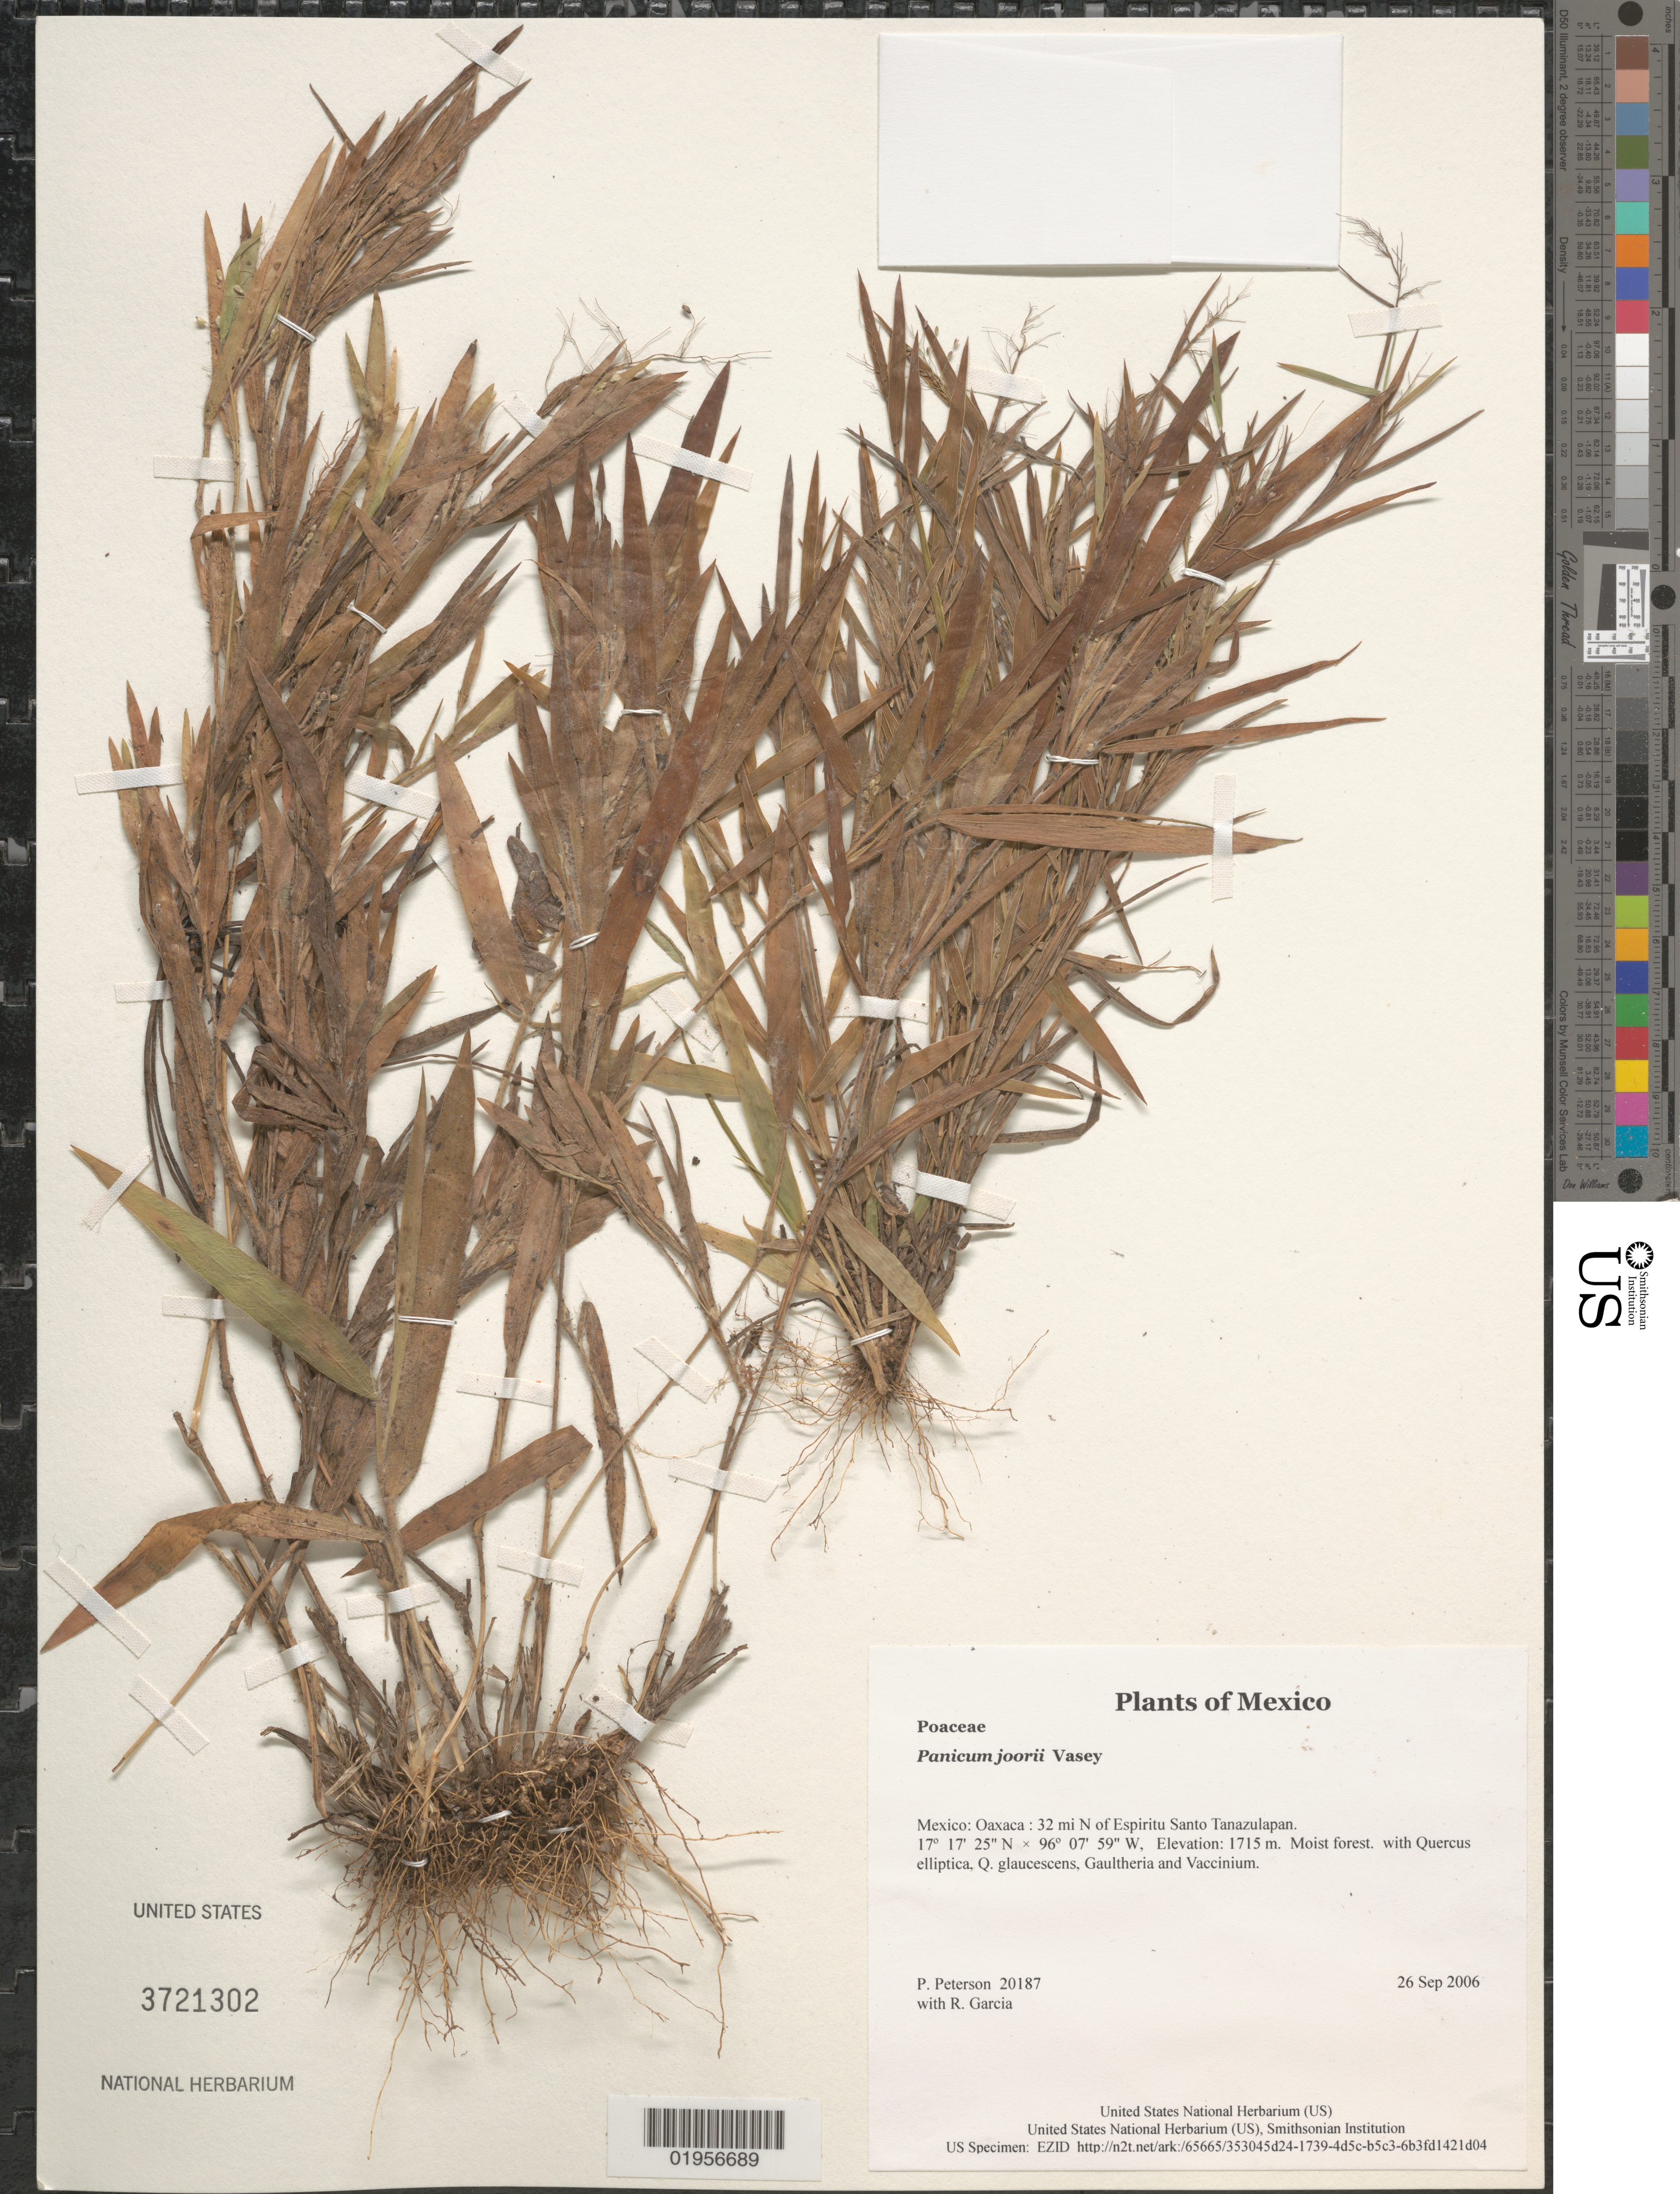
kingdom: Plantae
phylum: Tracheophyta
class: Liliopsida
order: Poales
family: Poaceae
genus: Panicum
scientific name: Panicum joorii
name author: Vasey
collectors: P. M. Peterson & R. Garcia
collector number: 20187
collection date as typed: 26 Sep 2006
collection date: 2006-09-26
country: Mexico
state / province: Oaxaca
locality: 32 mi N of Espiritu Santo Tanazulapan.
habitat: Moist forest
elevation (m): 1715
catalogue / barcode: US 3721302